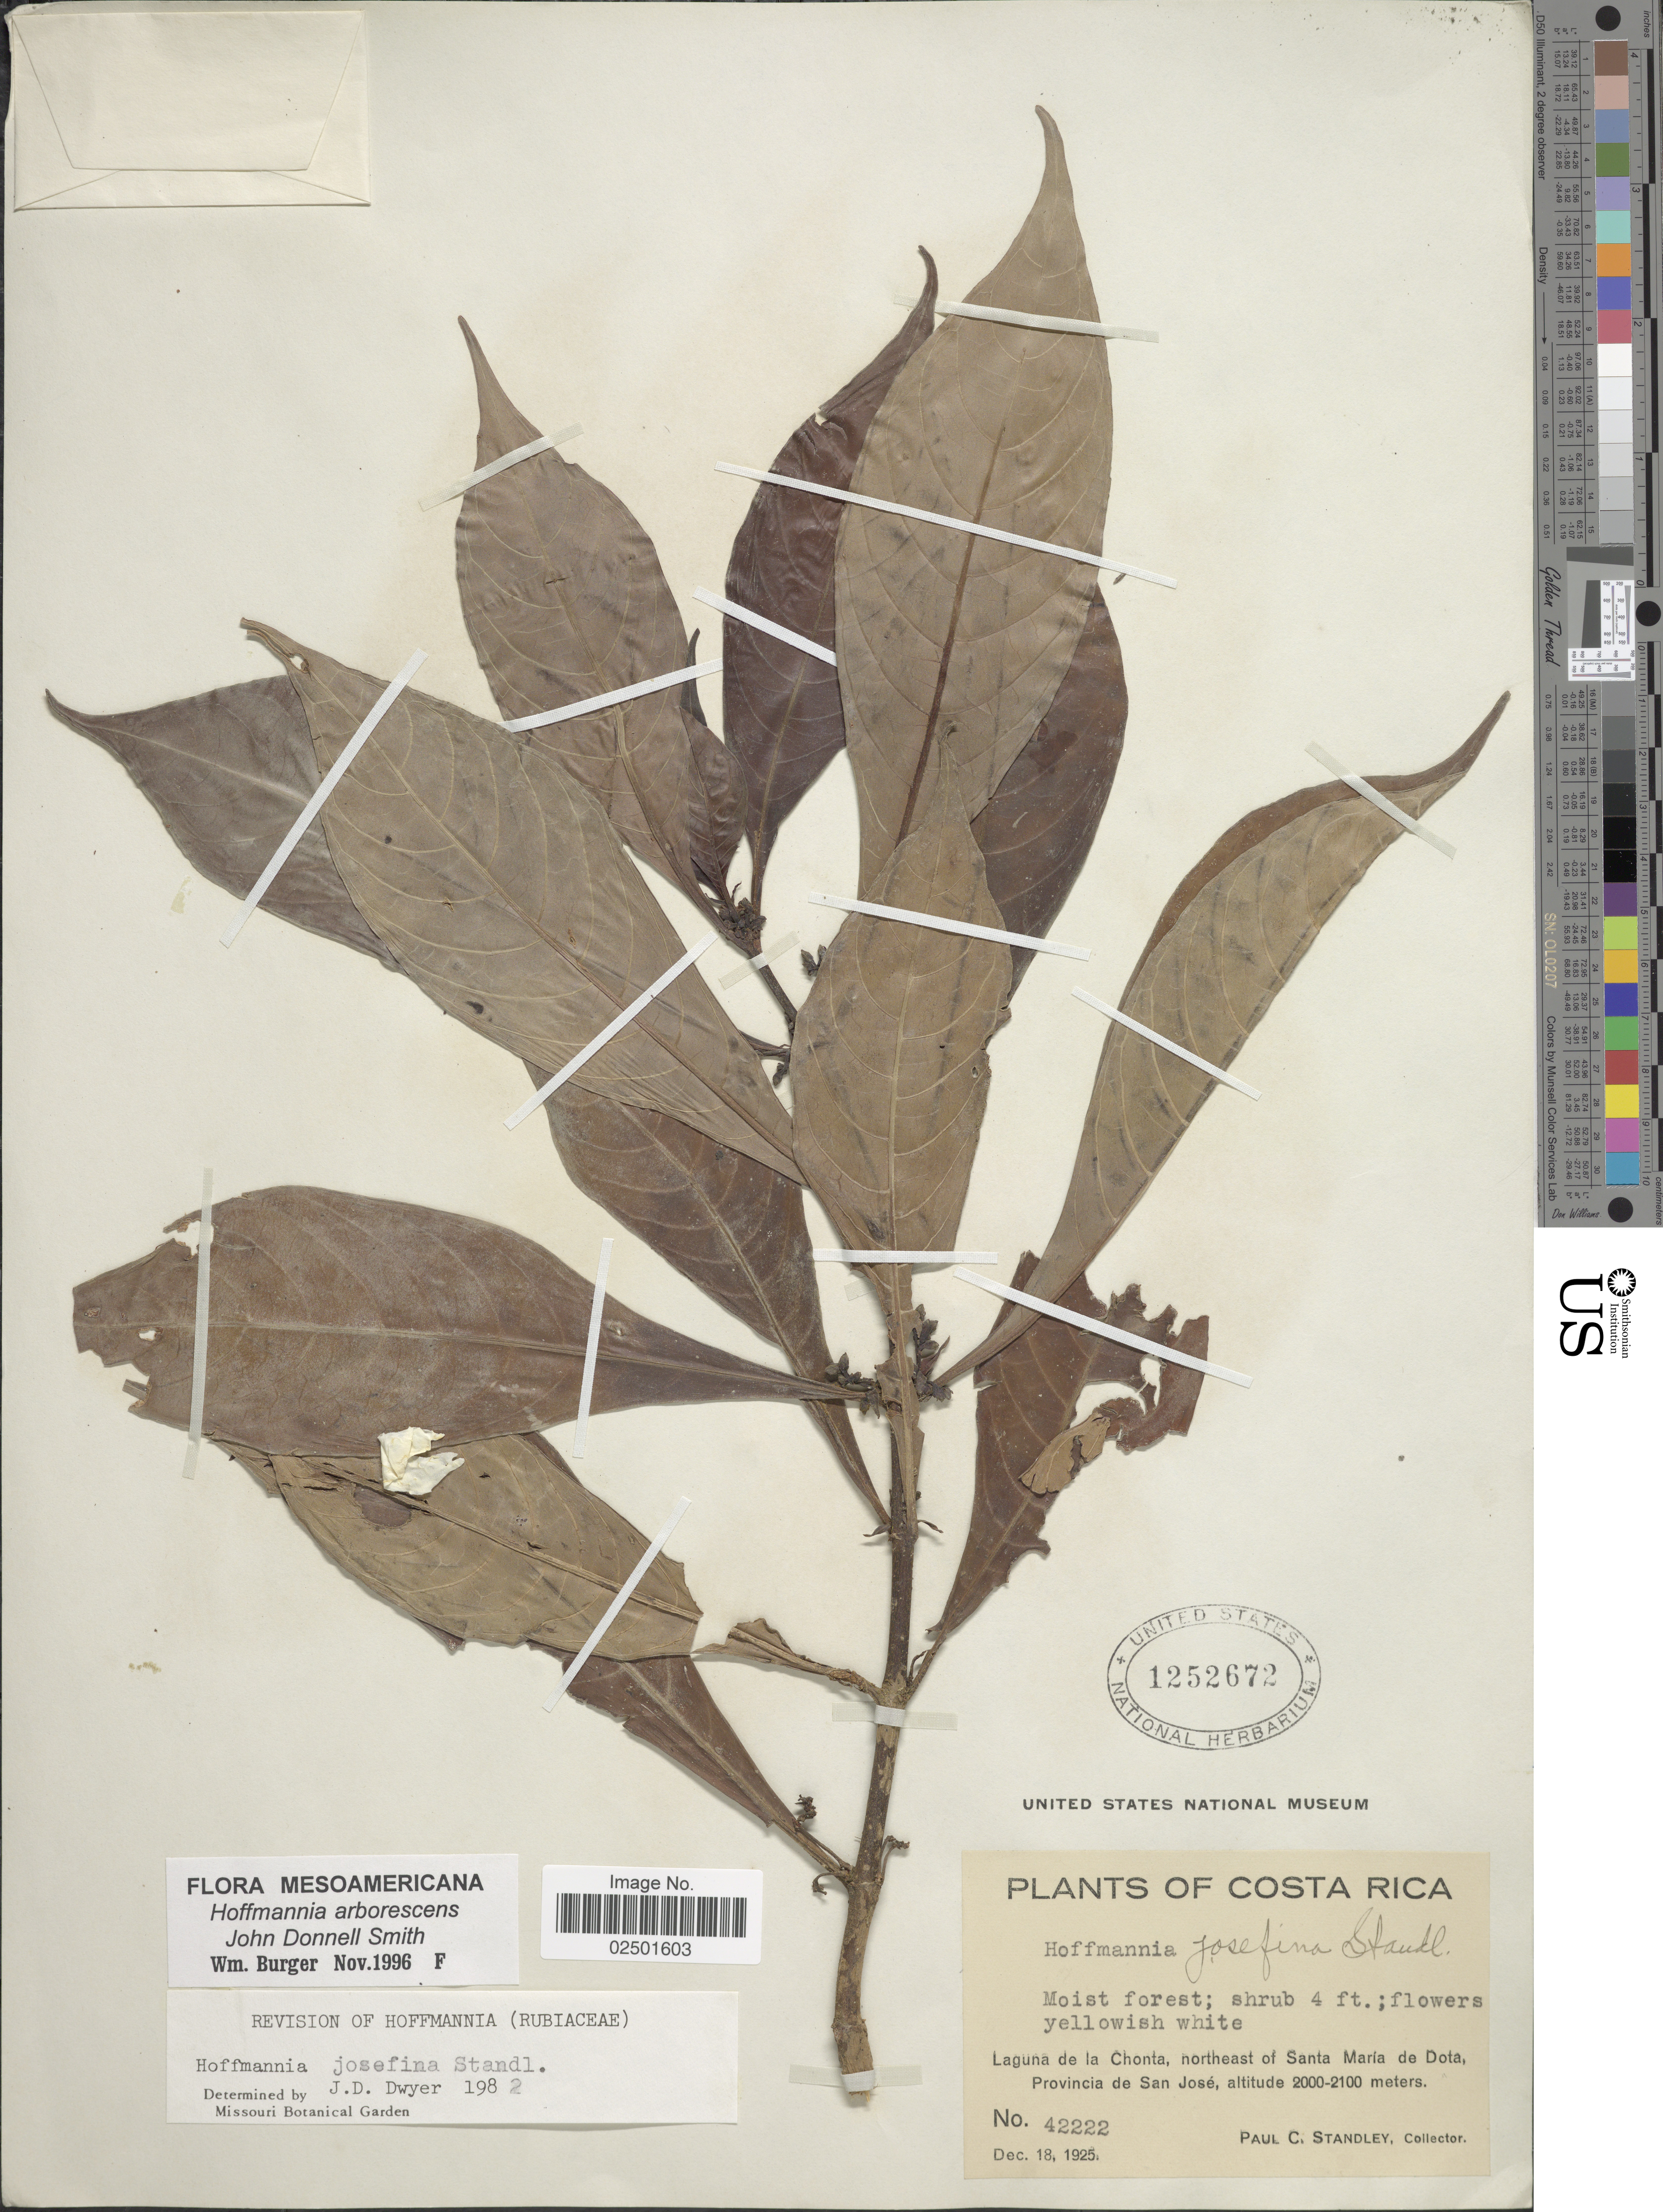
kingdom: Plantae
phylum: Tracheophyta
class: Magnoliopsida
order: Gentianales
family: Rubiaceae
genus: Hoffmannia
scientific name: Hoffmannia arborescens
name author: Donn. Sm.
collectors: P. C. Standley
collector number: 42222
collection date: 1925-12-18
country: Costa Rica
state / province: San José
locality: Moist forest; Laguna de la Chinta, northeast of Santa María de Dota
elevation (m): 2000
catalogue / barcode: US 1252672